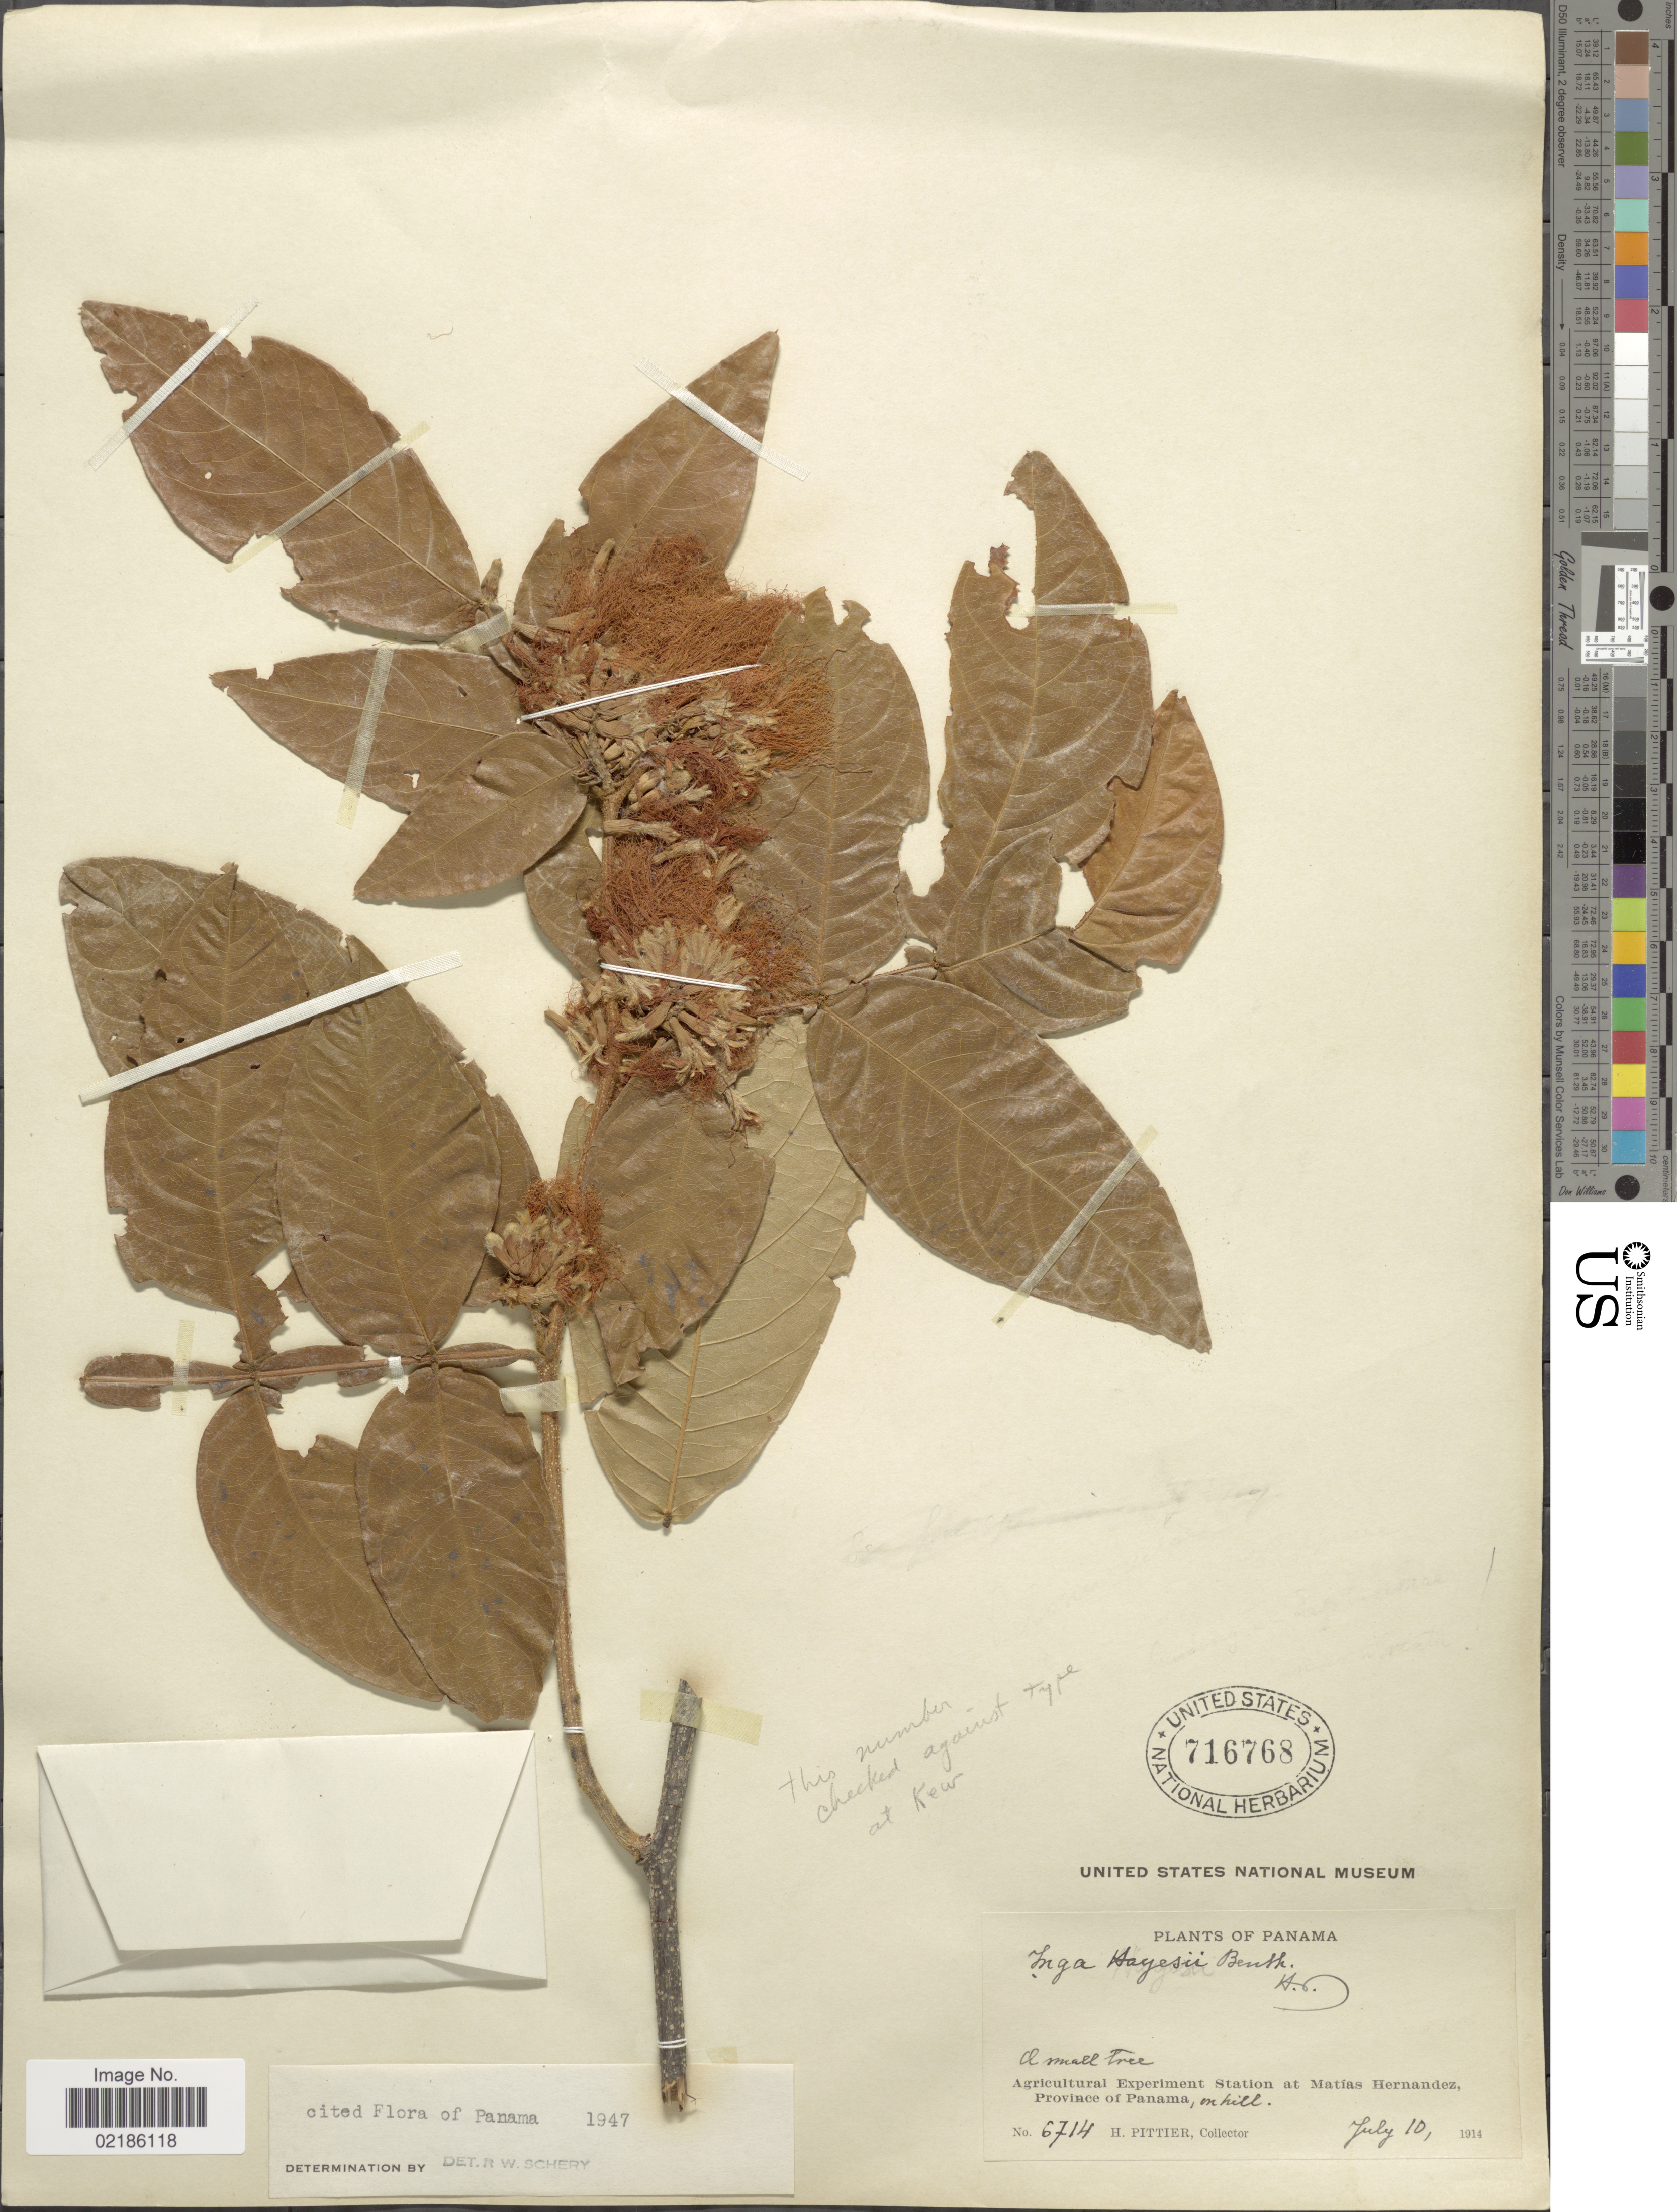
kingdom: Plantae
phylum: Tracheophyta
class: Magnoliopsida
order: Fabales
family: Fabaceae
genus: Inga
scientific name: Inga hayesii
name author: Benth.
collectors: H. F. Pittier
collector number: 6714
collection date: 1914-07-10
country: Panama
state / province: Panamá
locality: Agricultural Experiment Station at Matias Hernandez. On hill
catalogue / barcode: US 716768